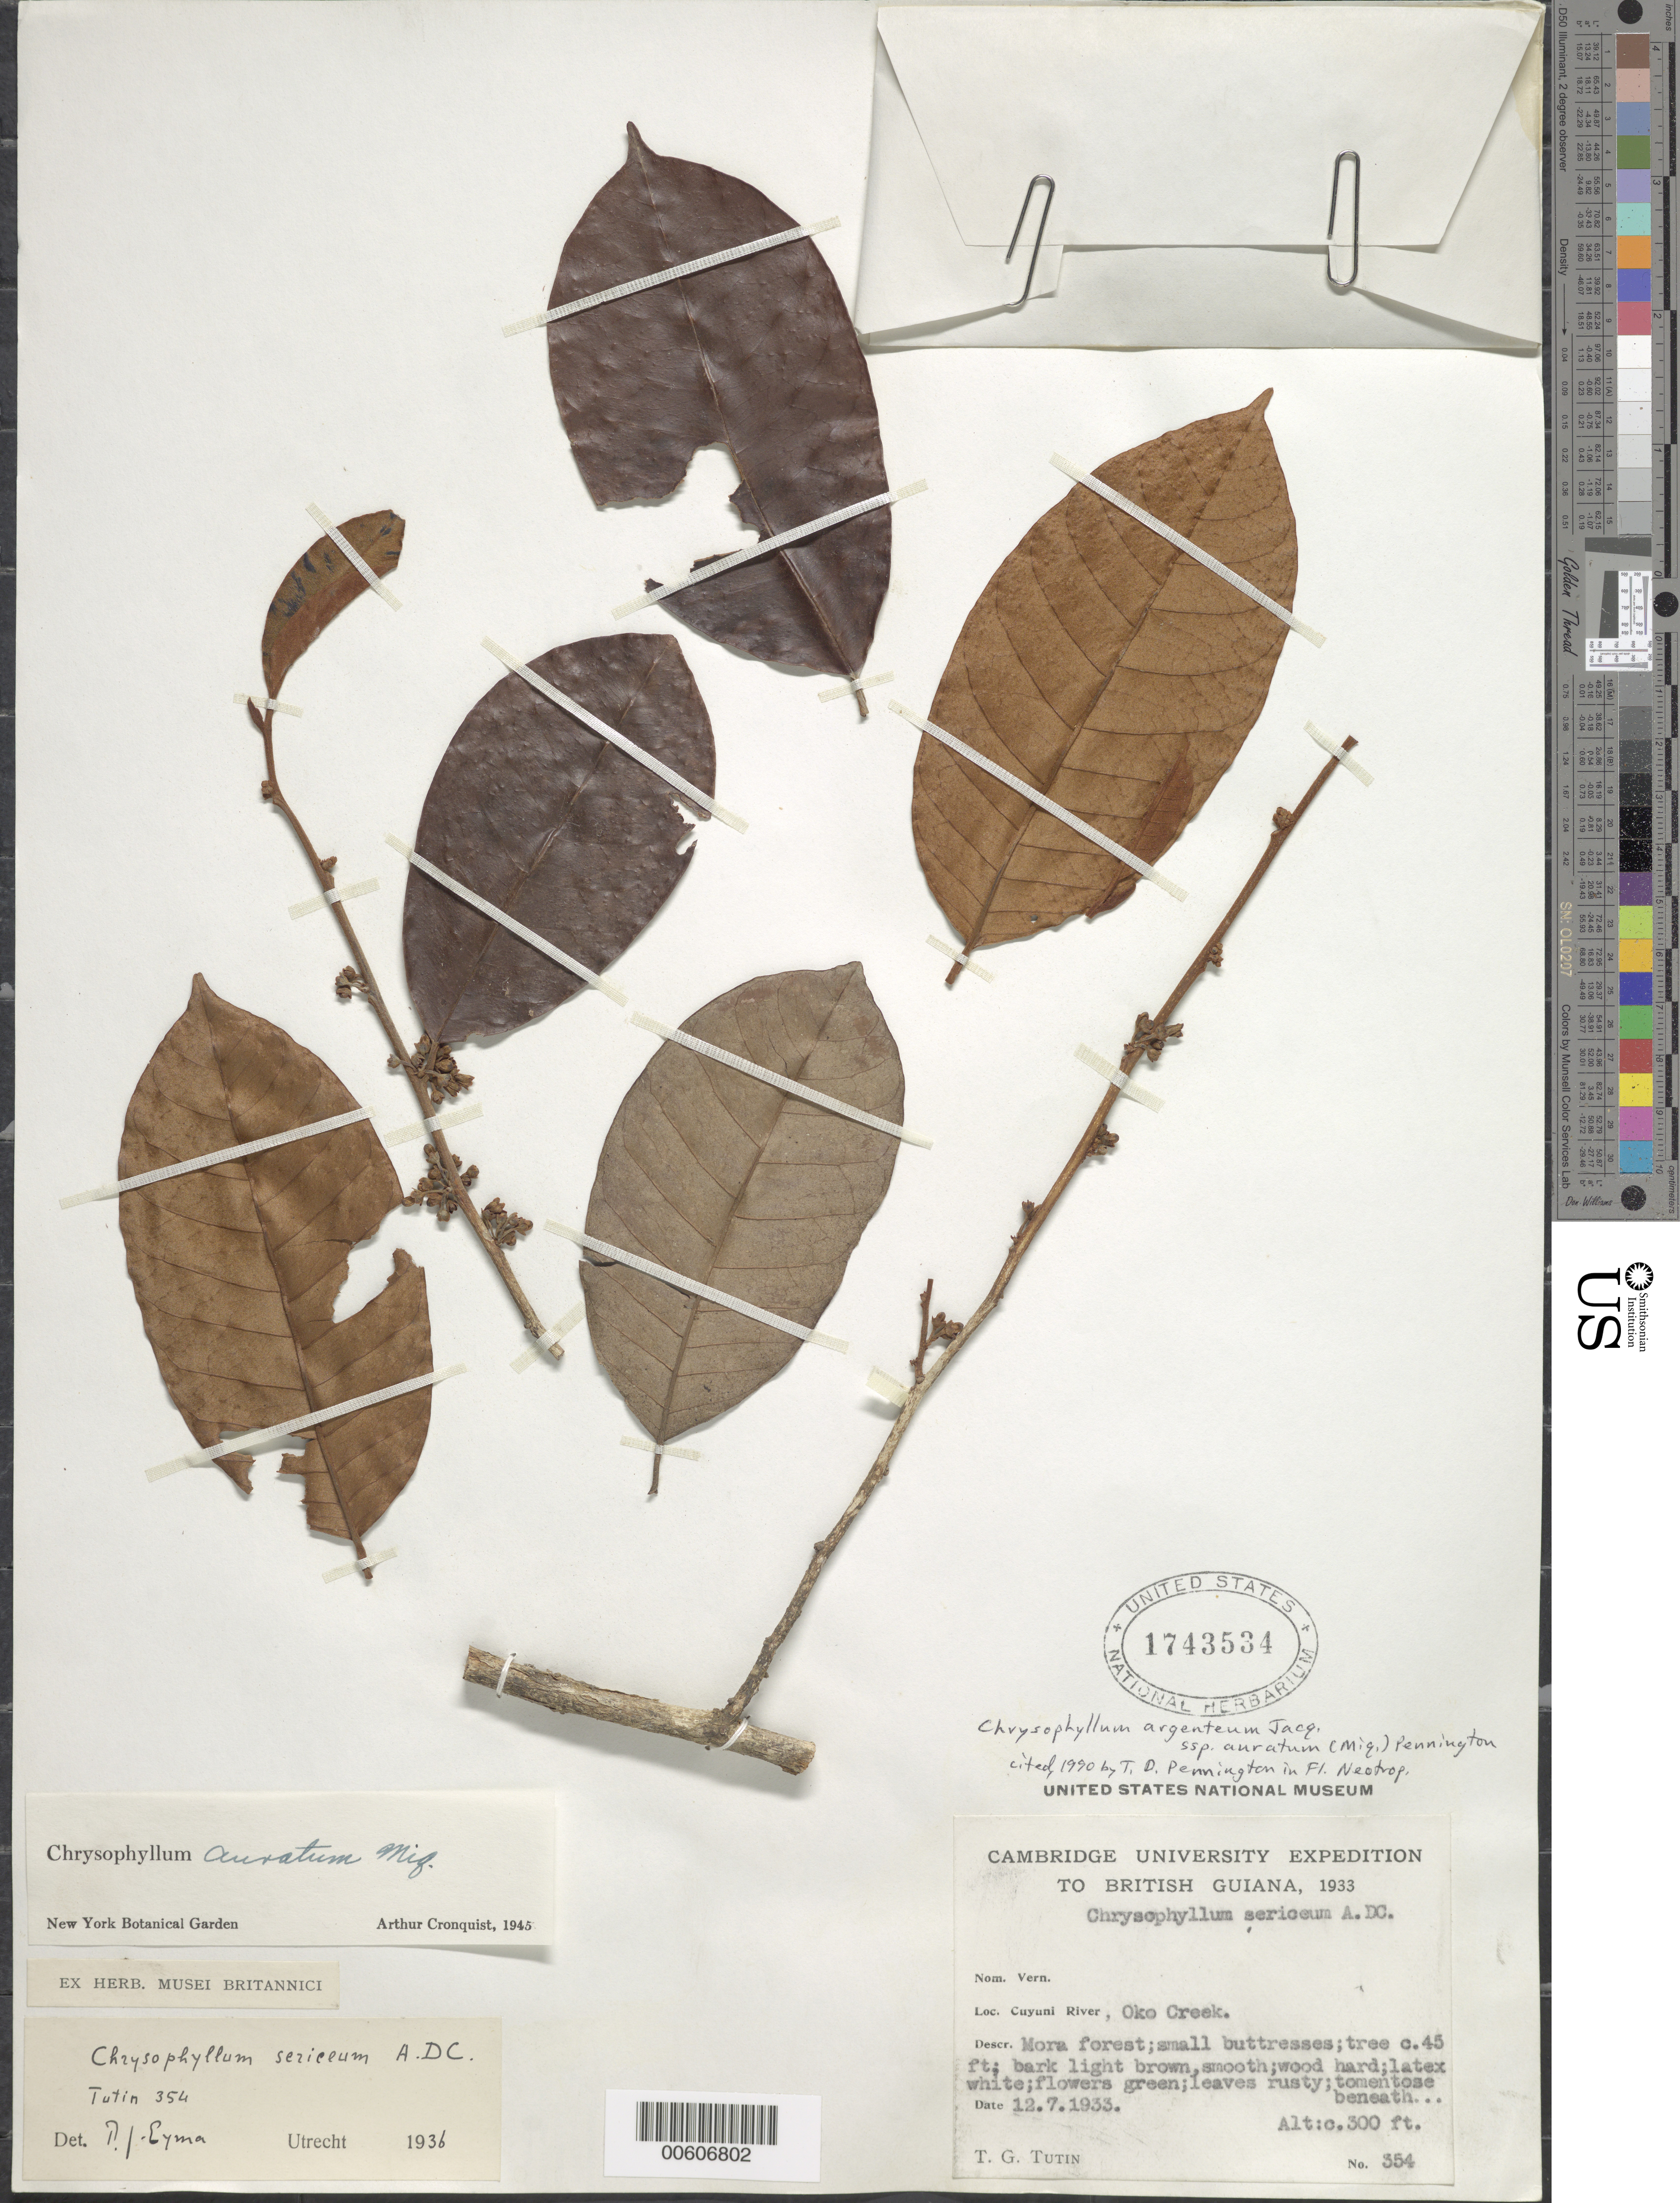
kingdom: Plantae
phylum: Tracheophyta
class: Magnoliopsida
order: Ericales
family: Sapotaceae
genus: Chrysophyllum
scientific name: Chrysophyllum argenteum subsp. auratum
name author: (Miq.) T.D. Penn.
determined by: Pennington, T. D., (K)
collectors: T. G. Tutin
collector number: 354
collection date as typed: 12-Jul-33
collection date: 1933-07-12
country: Guyana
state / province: Cuyuni-Mazaruni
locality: Oko Creek, Cuyuni R.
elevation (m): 91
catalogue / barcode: US 1743534